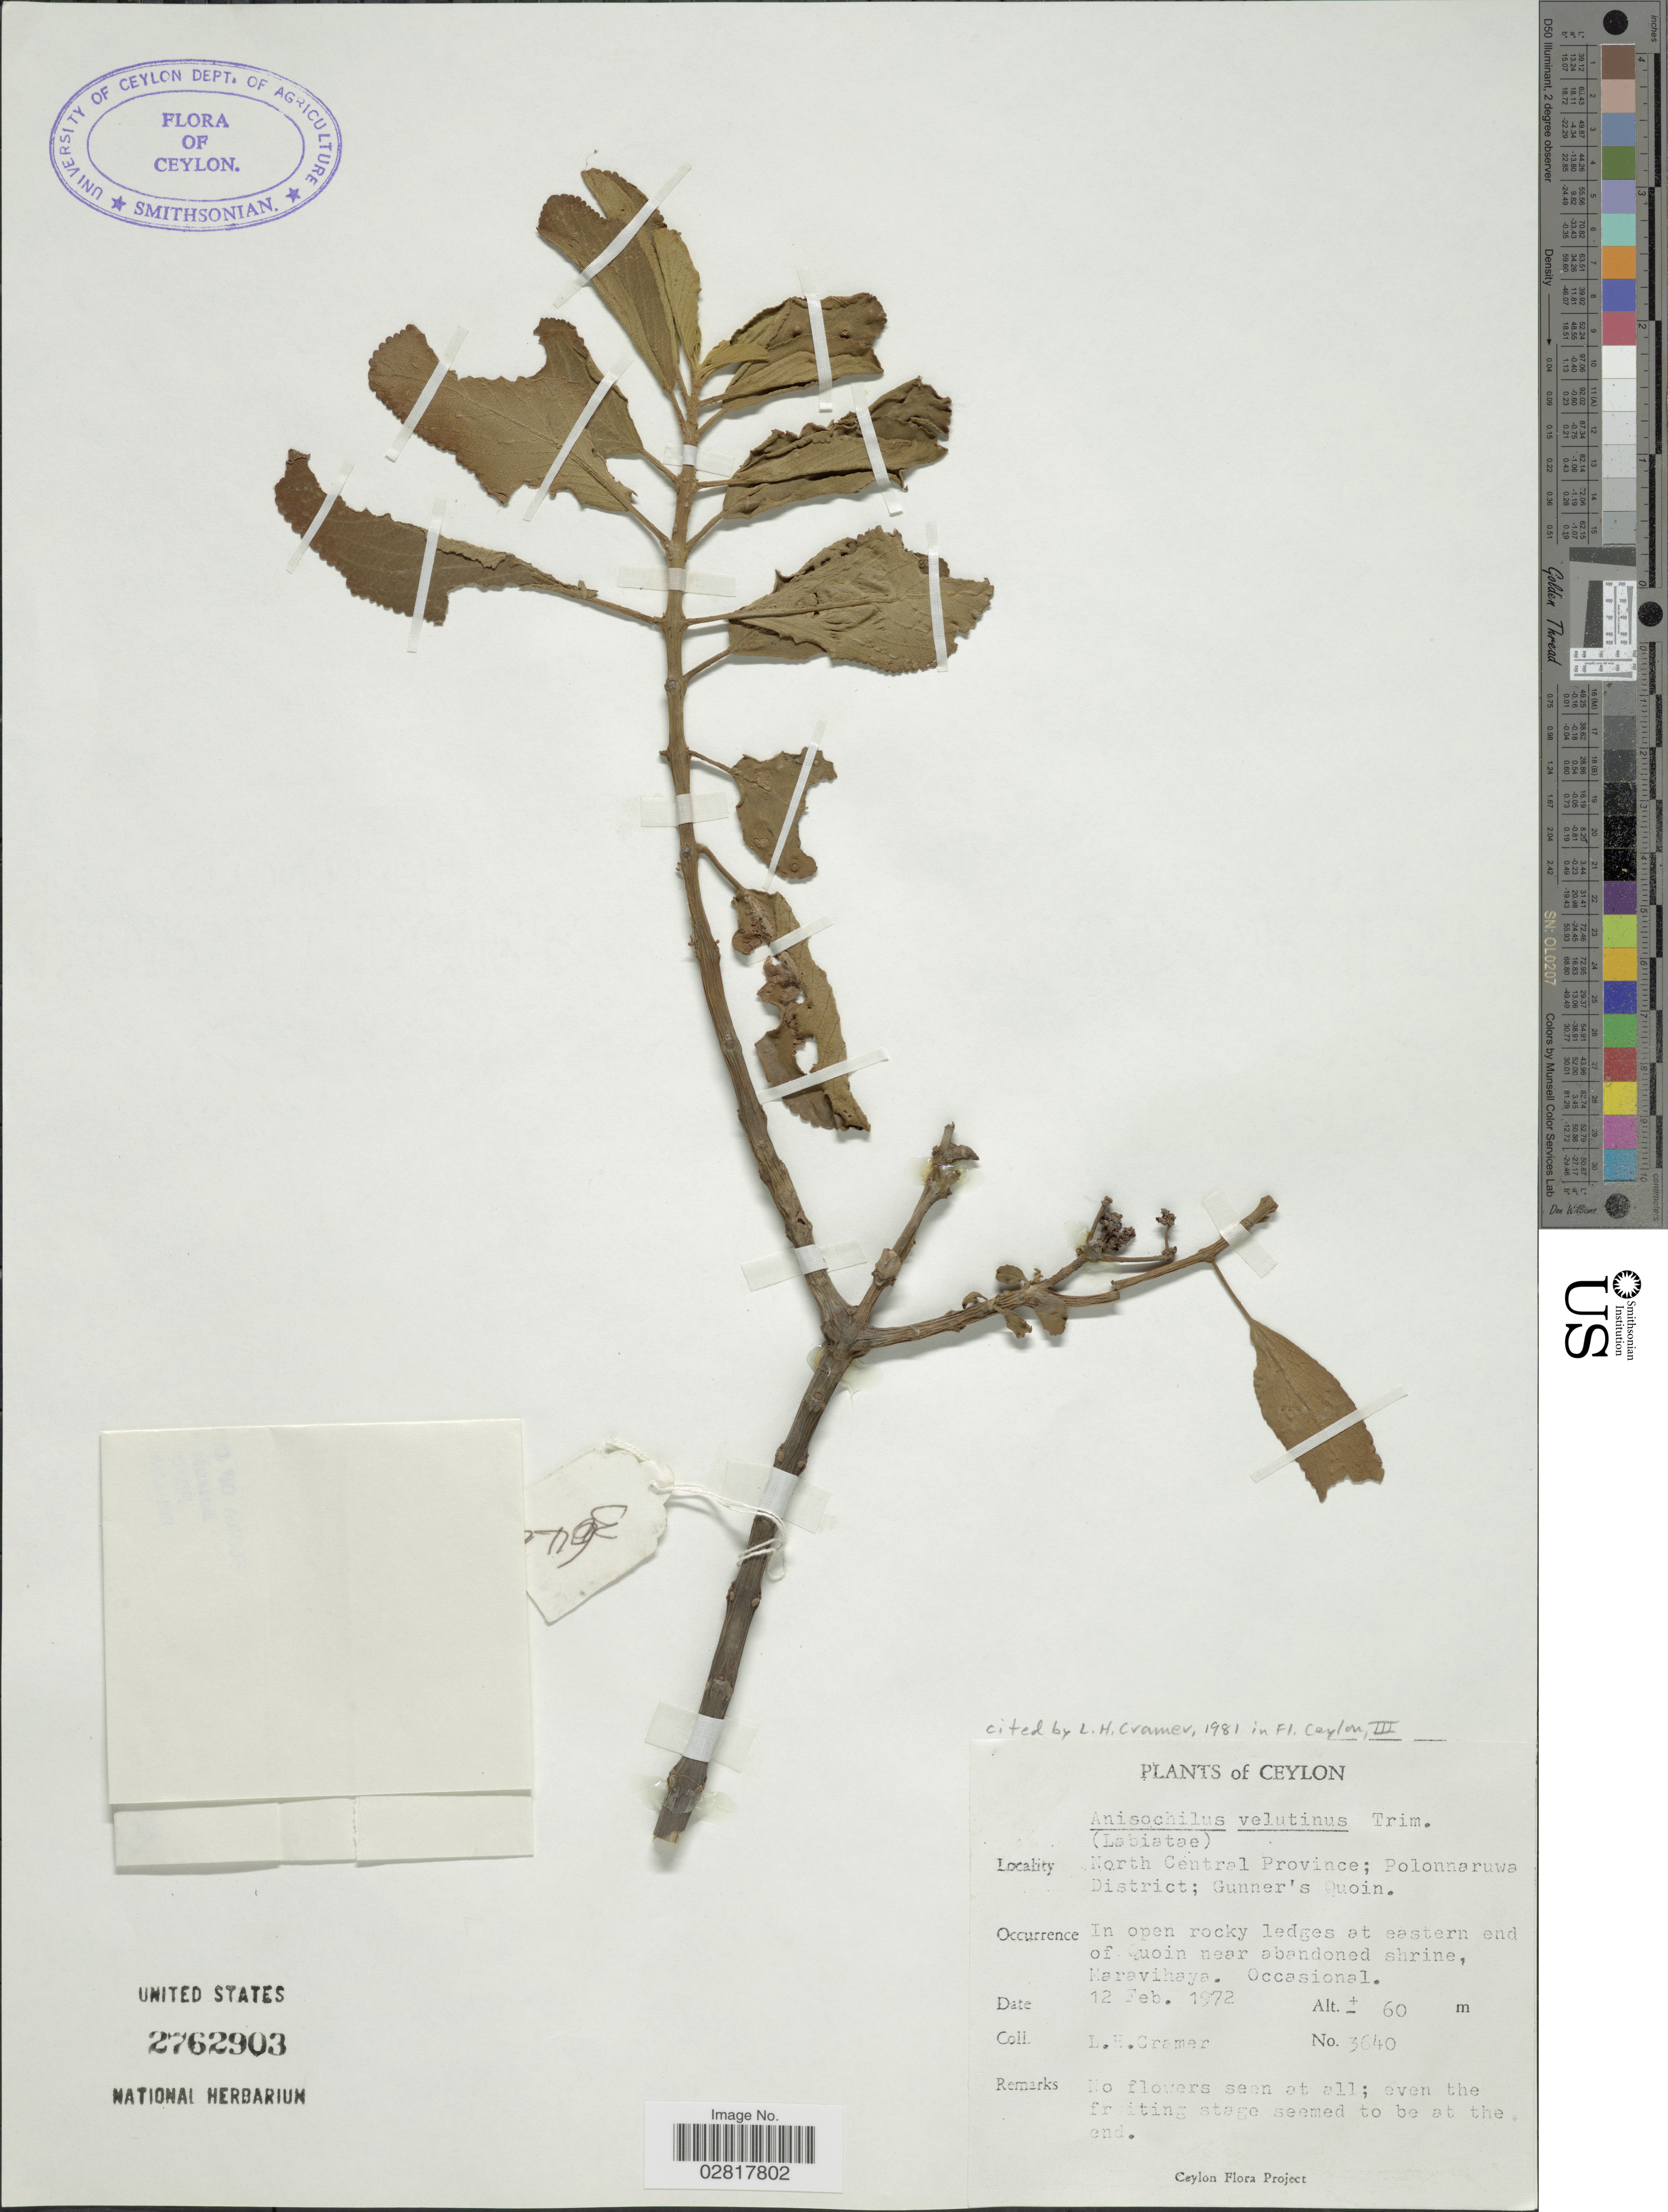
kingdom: Plantae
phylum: Tracheophyta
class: Magnoliopsida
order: Lamiales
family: Lamiaceae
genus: Anisochilus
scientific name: Anisochilus velutinus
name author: Trimen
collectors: L. H. Cramer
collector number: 3640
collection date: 1972-02-12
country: Sri Lanka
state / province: North Central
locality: Ceylon. Polonnaruwa District; Gunner's Quoin. In open rocky ledges at eastern end of Quoin near abandoned shrine, Maravihaya.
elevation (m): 60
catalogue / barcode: US 2762903